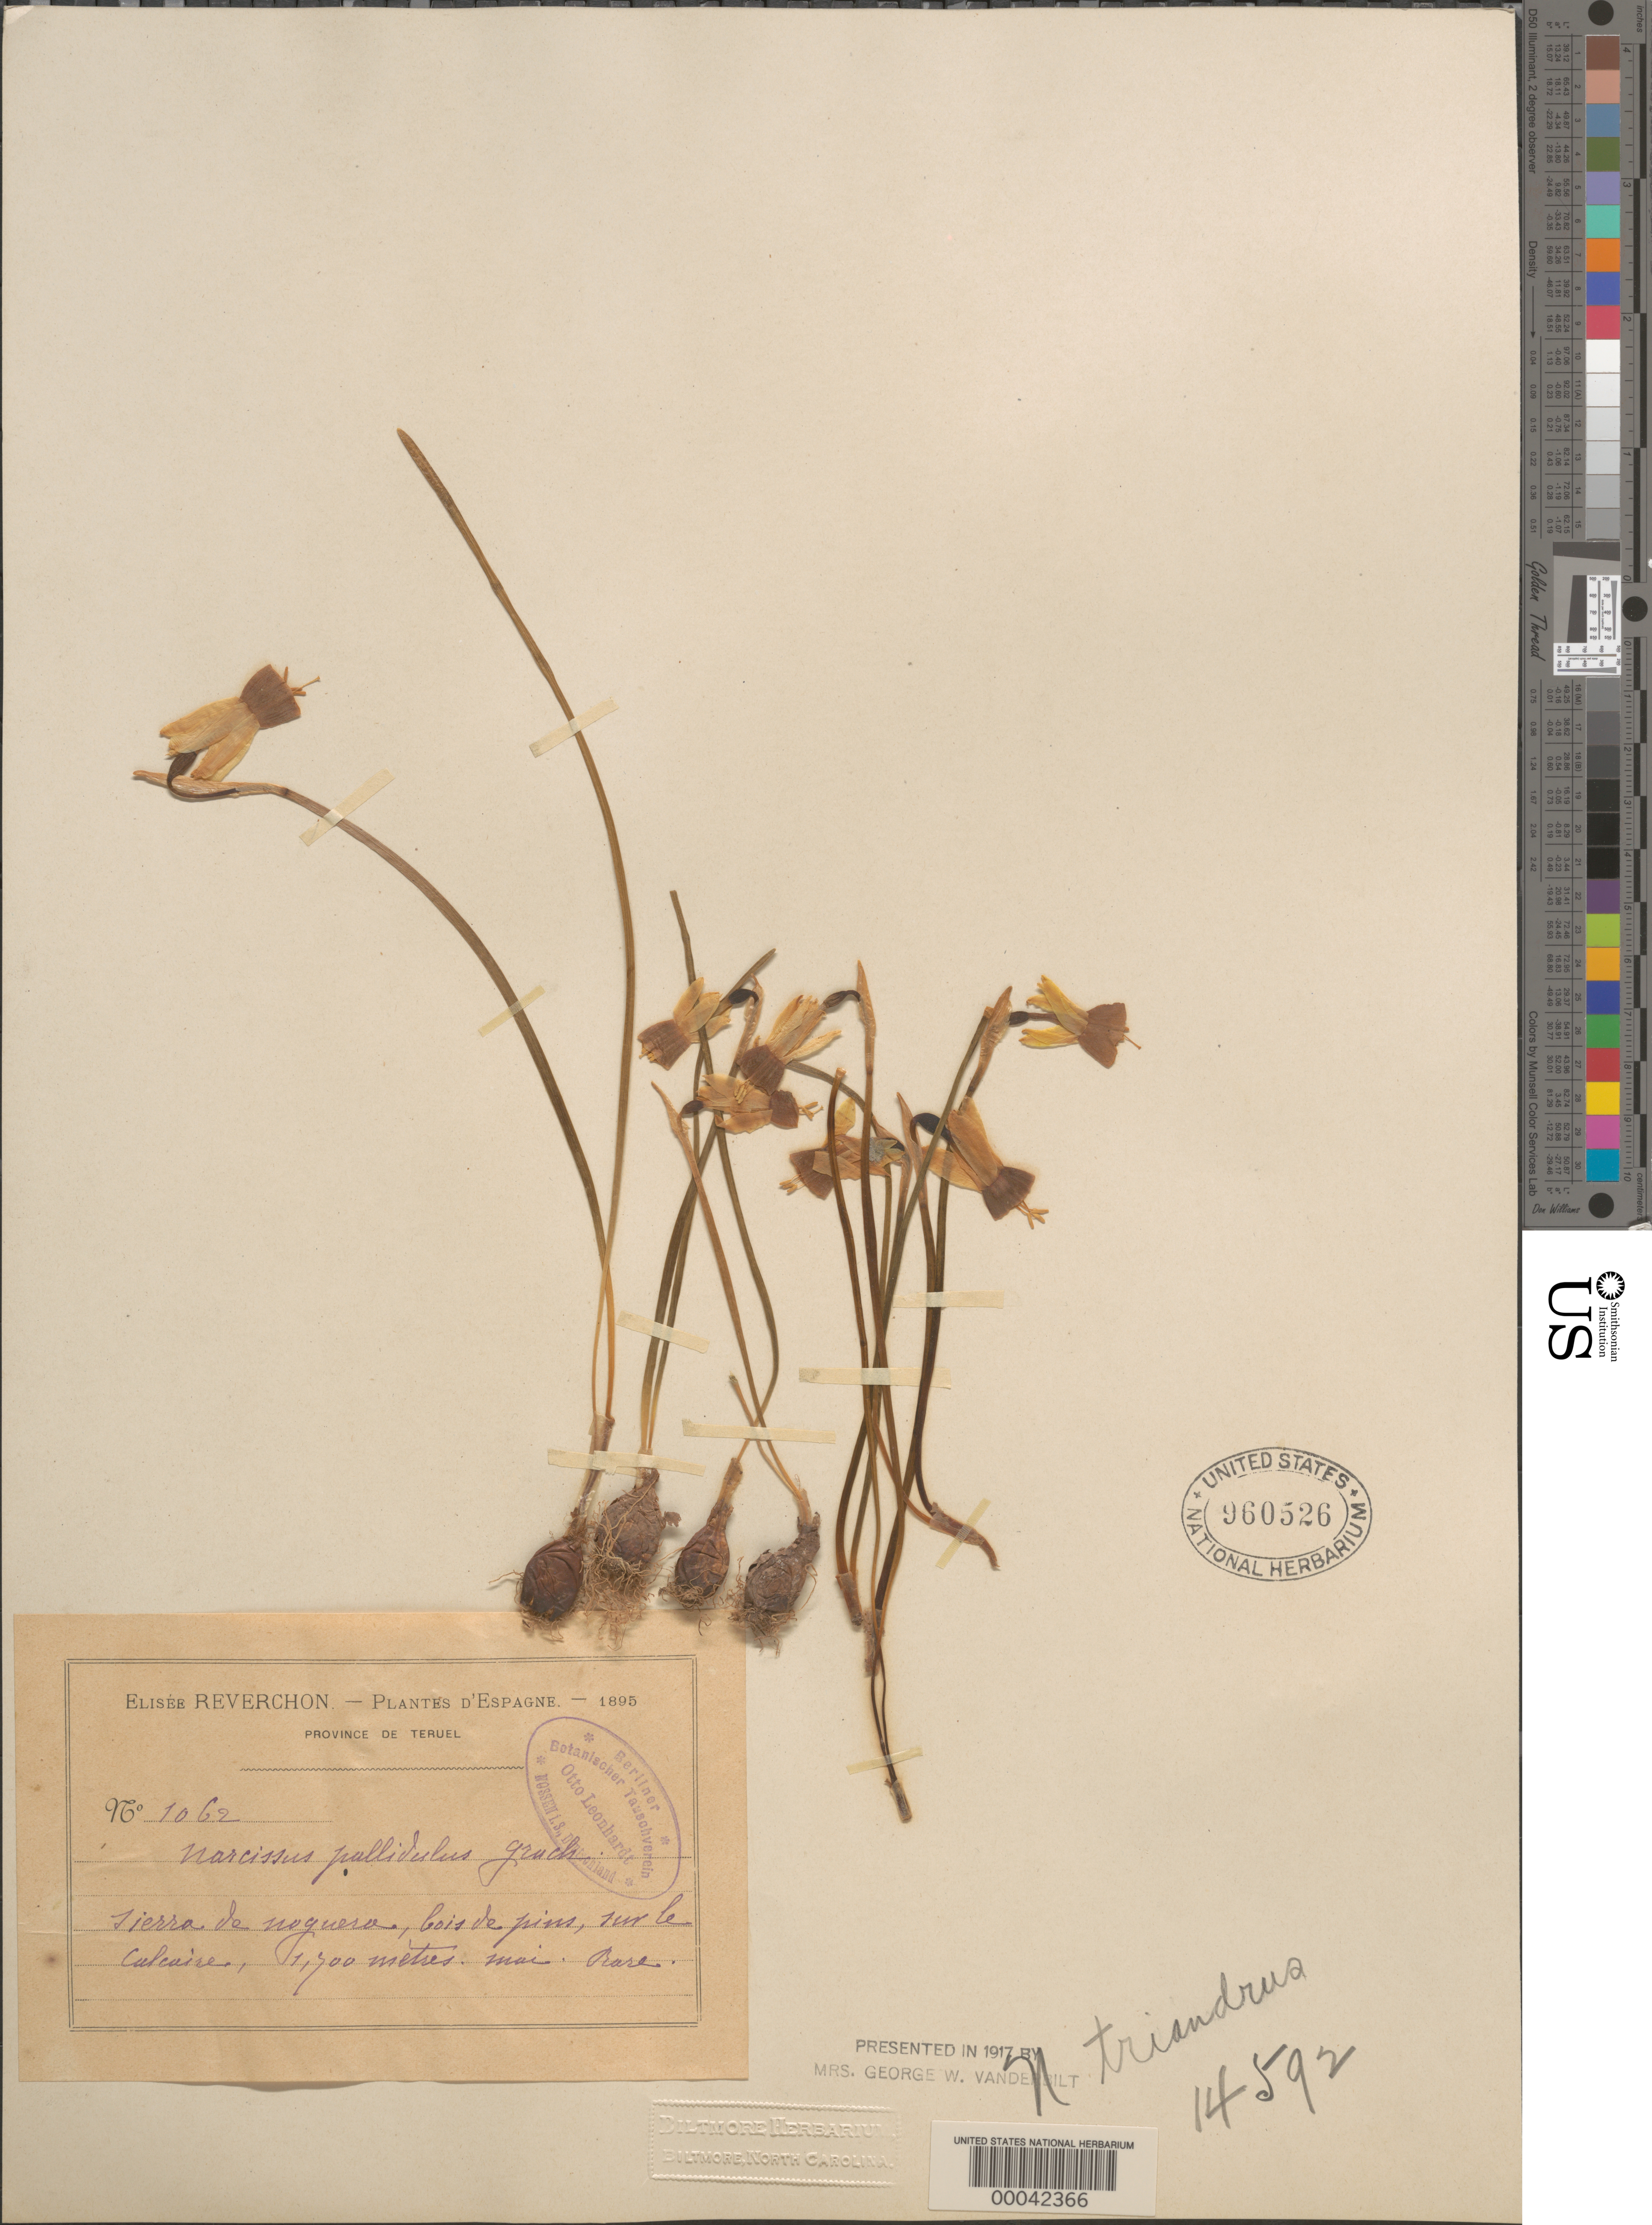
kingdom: Plantae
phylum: Tracheophyta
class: Liliopsida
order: Asparagales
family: Amaryllidaceae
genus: Narcissus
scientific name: Narcissus triandrus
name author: L.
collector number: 1062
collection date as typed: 1895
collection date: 1895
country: Spain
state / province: Aragón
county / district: Teruel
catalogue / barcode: US 960526